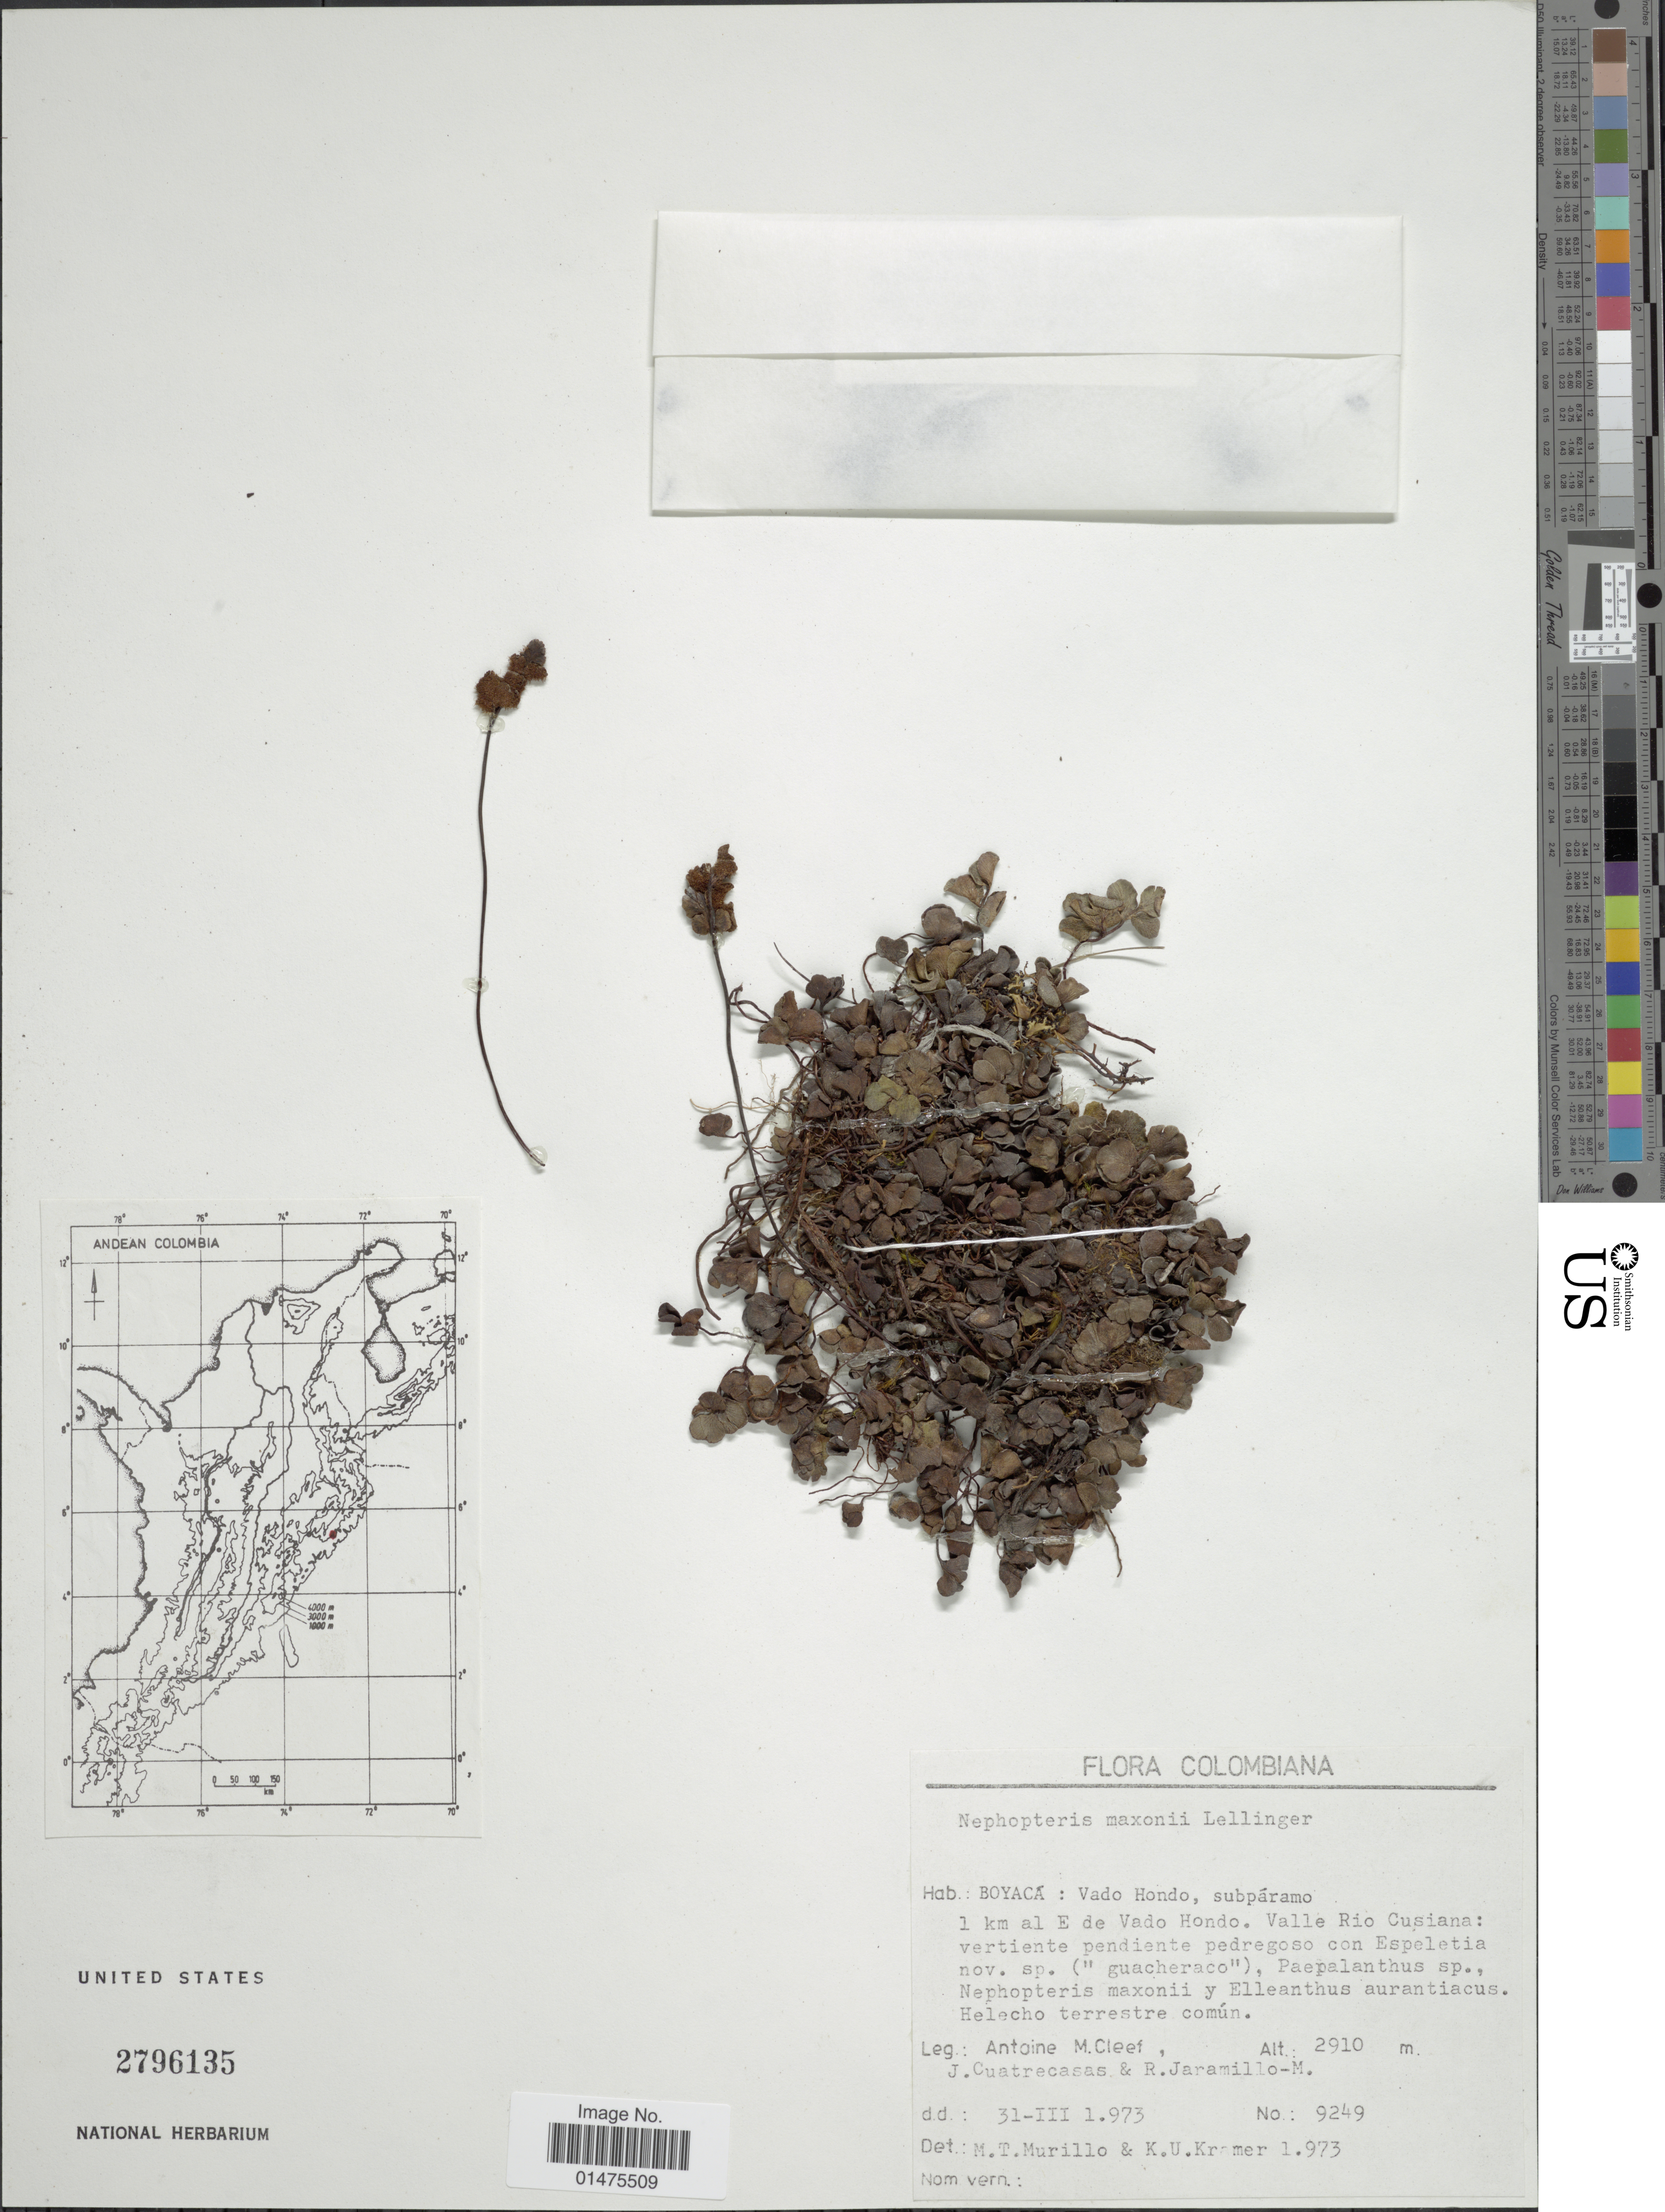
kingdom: Plantae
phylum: Tracheophyta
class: Polypodiopsida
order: Polypodiales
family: Pteridaceae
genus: Nephopteris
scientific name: Nephopteris maxonii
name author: Lellinger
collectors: A. M. Cleef, J. Cuatrecasas & R. Jaramillo M.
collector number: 9249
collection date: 1973-03-31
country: Colombia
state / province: Boyacá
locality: Vado Hondo, subpáramo 1 km al E de Vado Hondo. Valle Rio Cusiana: vertiente pendiente pedregoso con Espeletia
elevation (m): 2910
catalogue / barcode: US 2796135